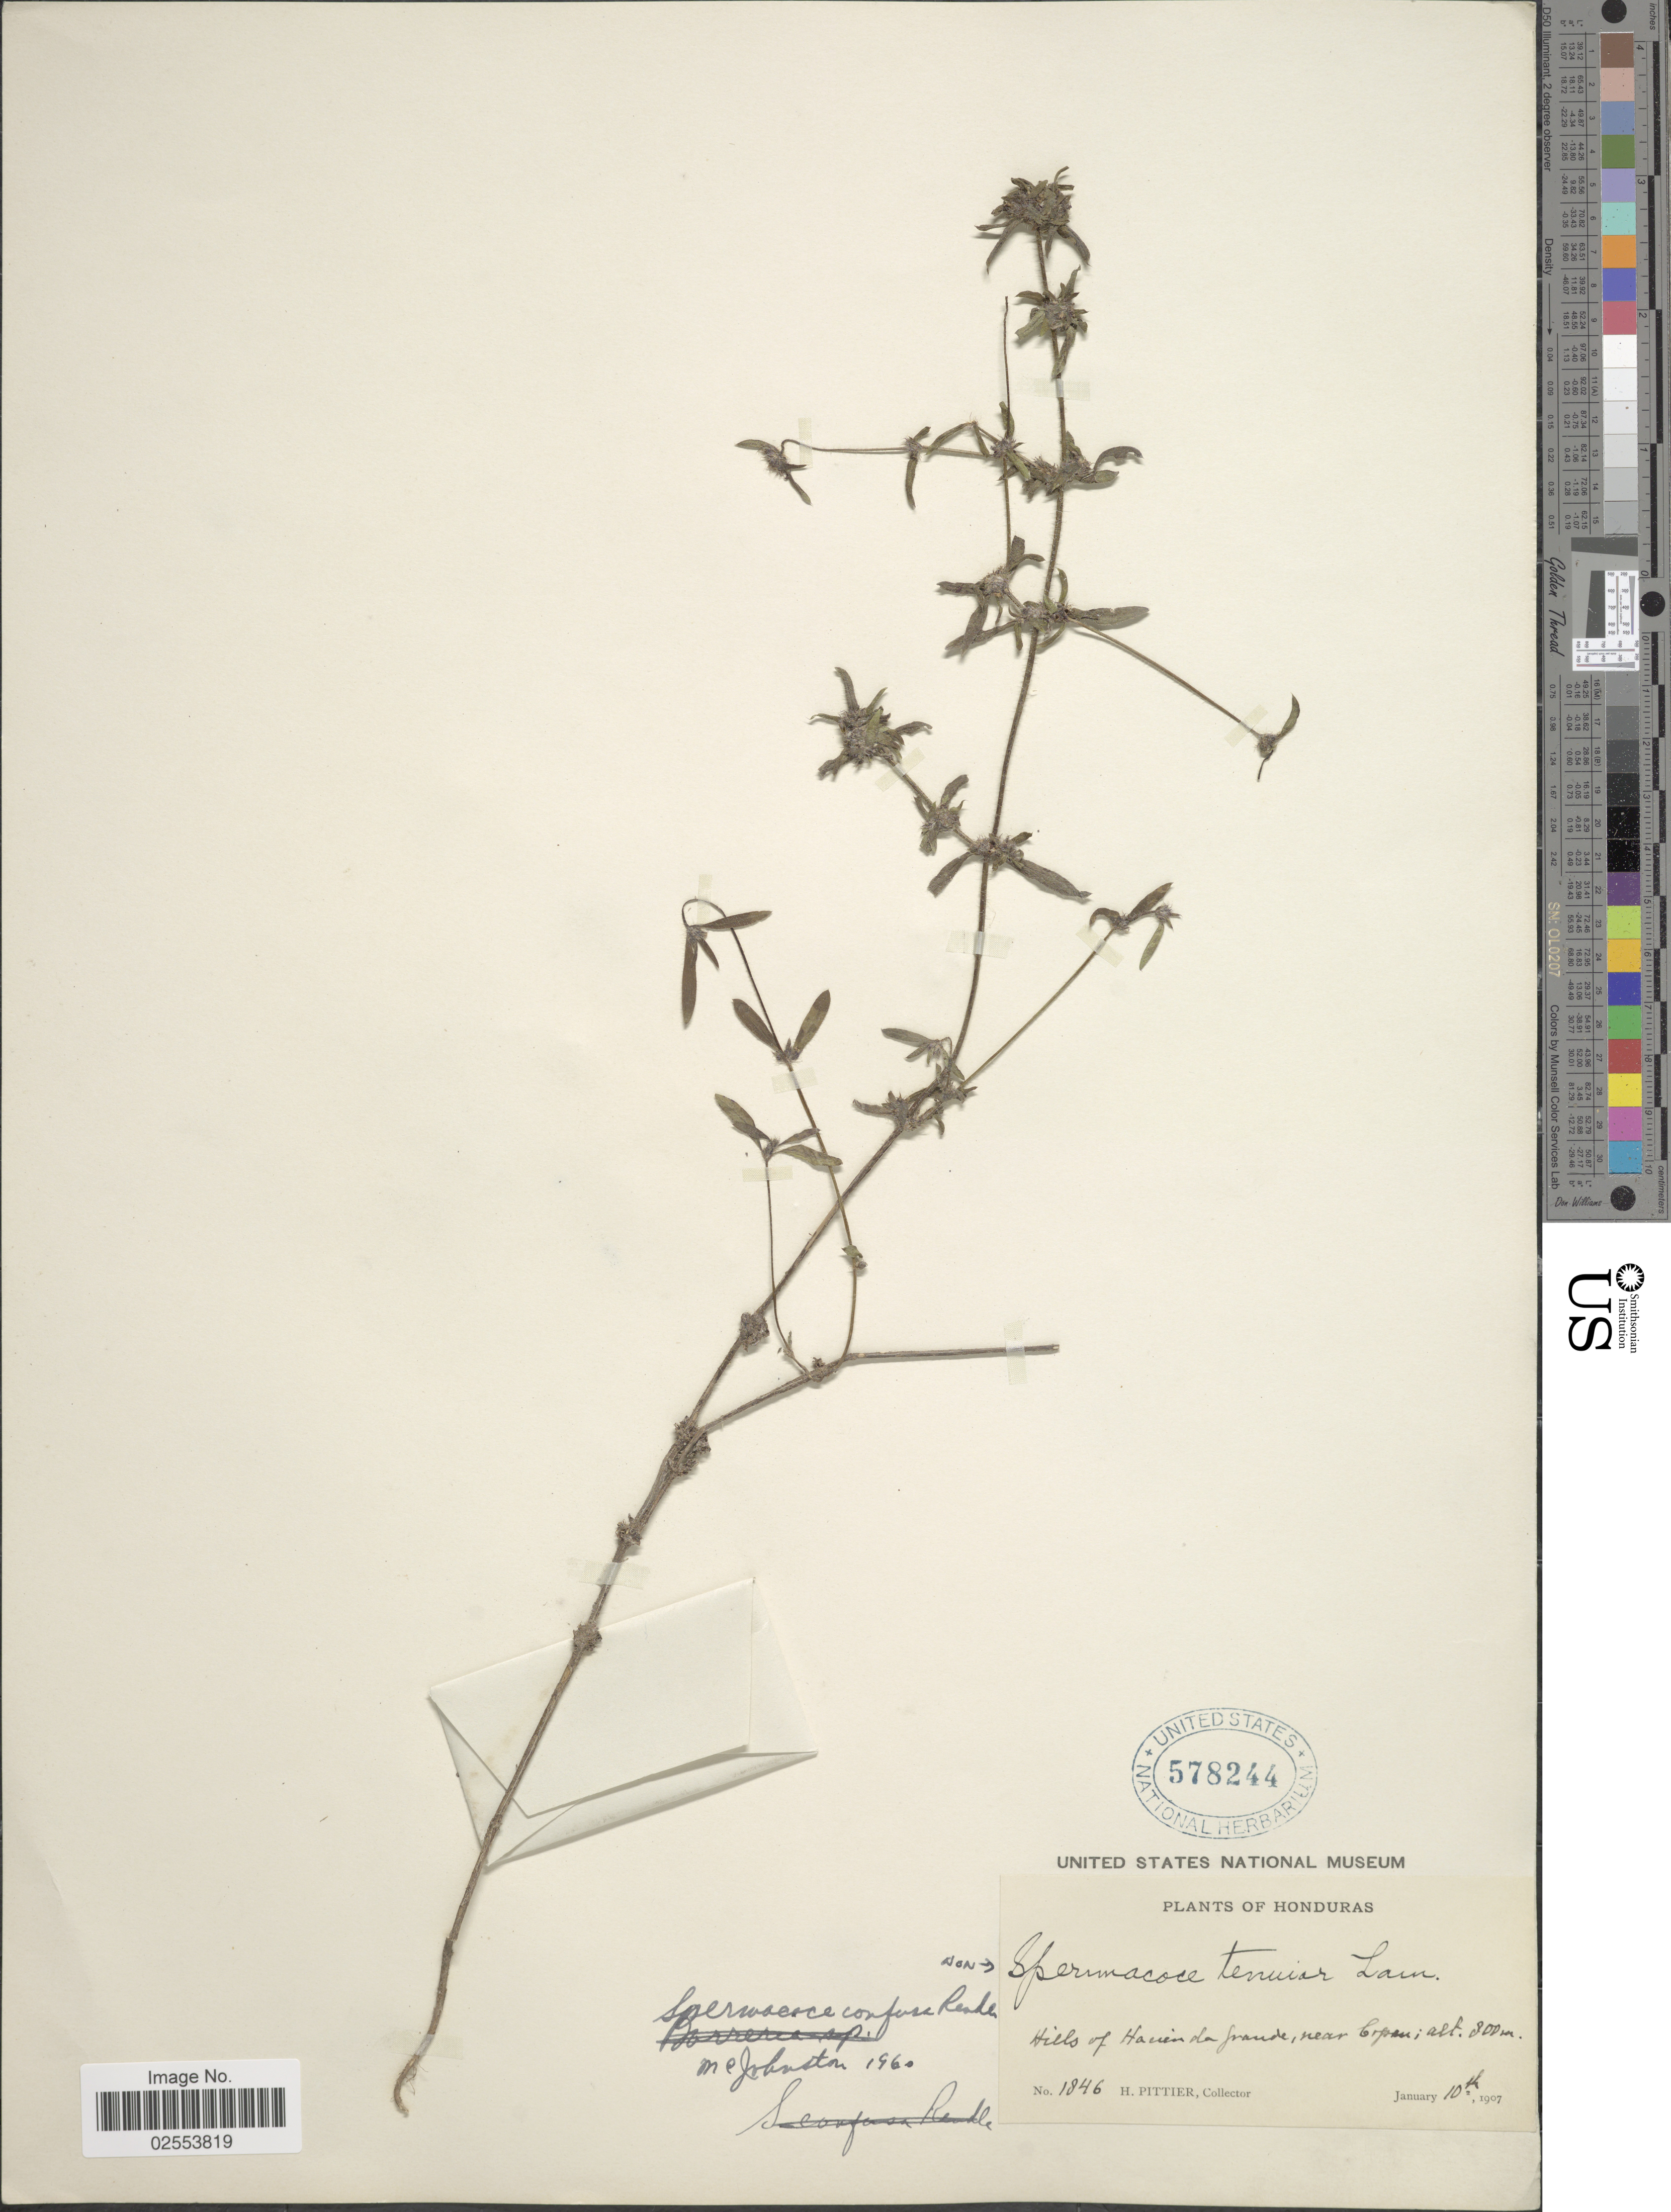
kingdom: Plantae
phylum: Tracheophyta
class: Magnoliopsida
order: Gentianales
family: Rubiaceae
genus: Spermacoce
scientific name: Spermacoce tenuior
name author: L.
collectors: H. F. Pittier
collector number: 1846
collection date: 1907-01-10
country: Honduras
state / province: Copán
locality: Hills of Hacienda Grande, near Copan.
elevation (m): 300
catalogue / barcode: US 578244